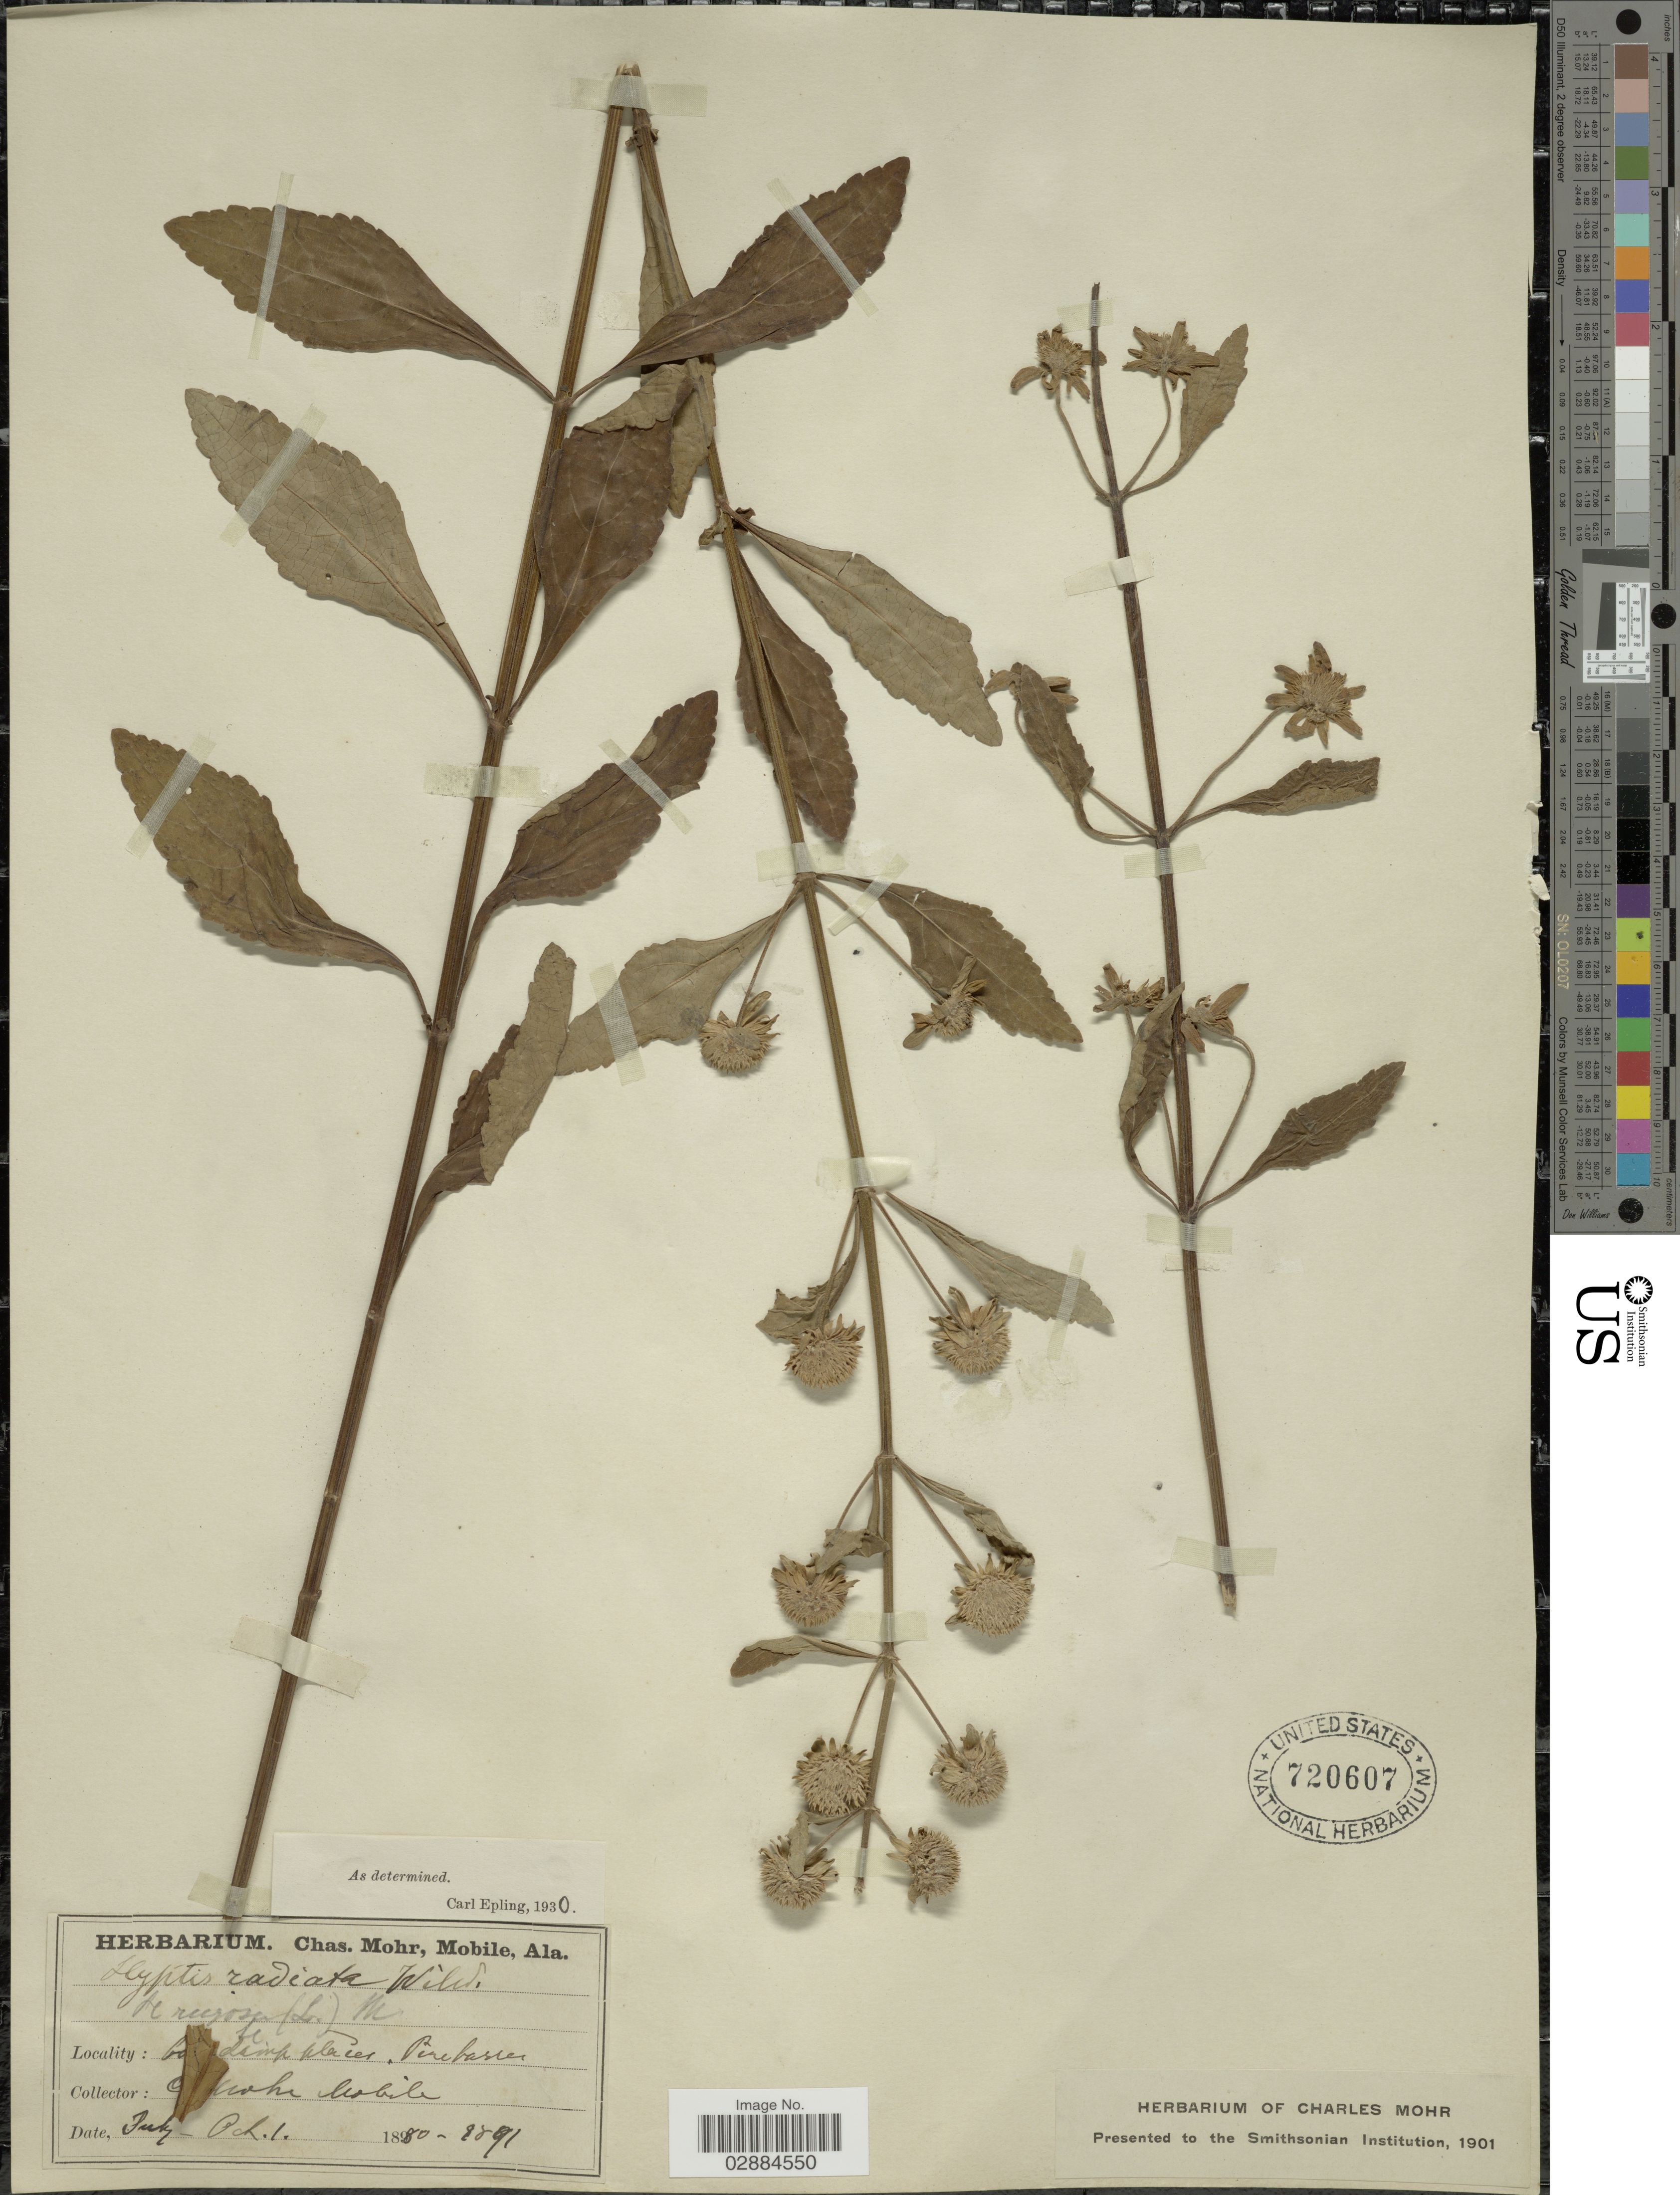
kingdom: Plantae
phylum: Tracheophyta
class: Magnoliopsida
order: Lamiales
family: Lamiaceae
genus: Hyptis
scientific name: Hyptis radiata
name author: Kunth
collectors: Mohr, C. T. (herbarium)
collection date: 1880-10-01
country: United States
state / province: Alabama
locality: Pine barren.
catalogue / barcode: US 720607